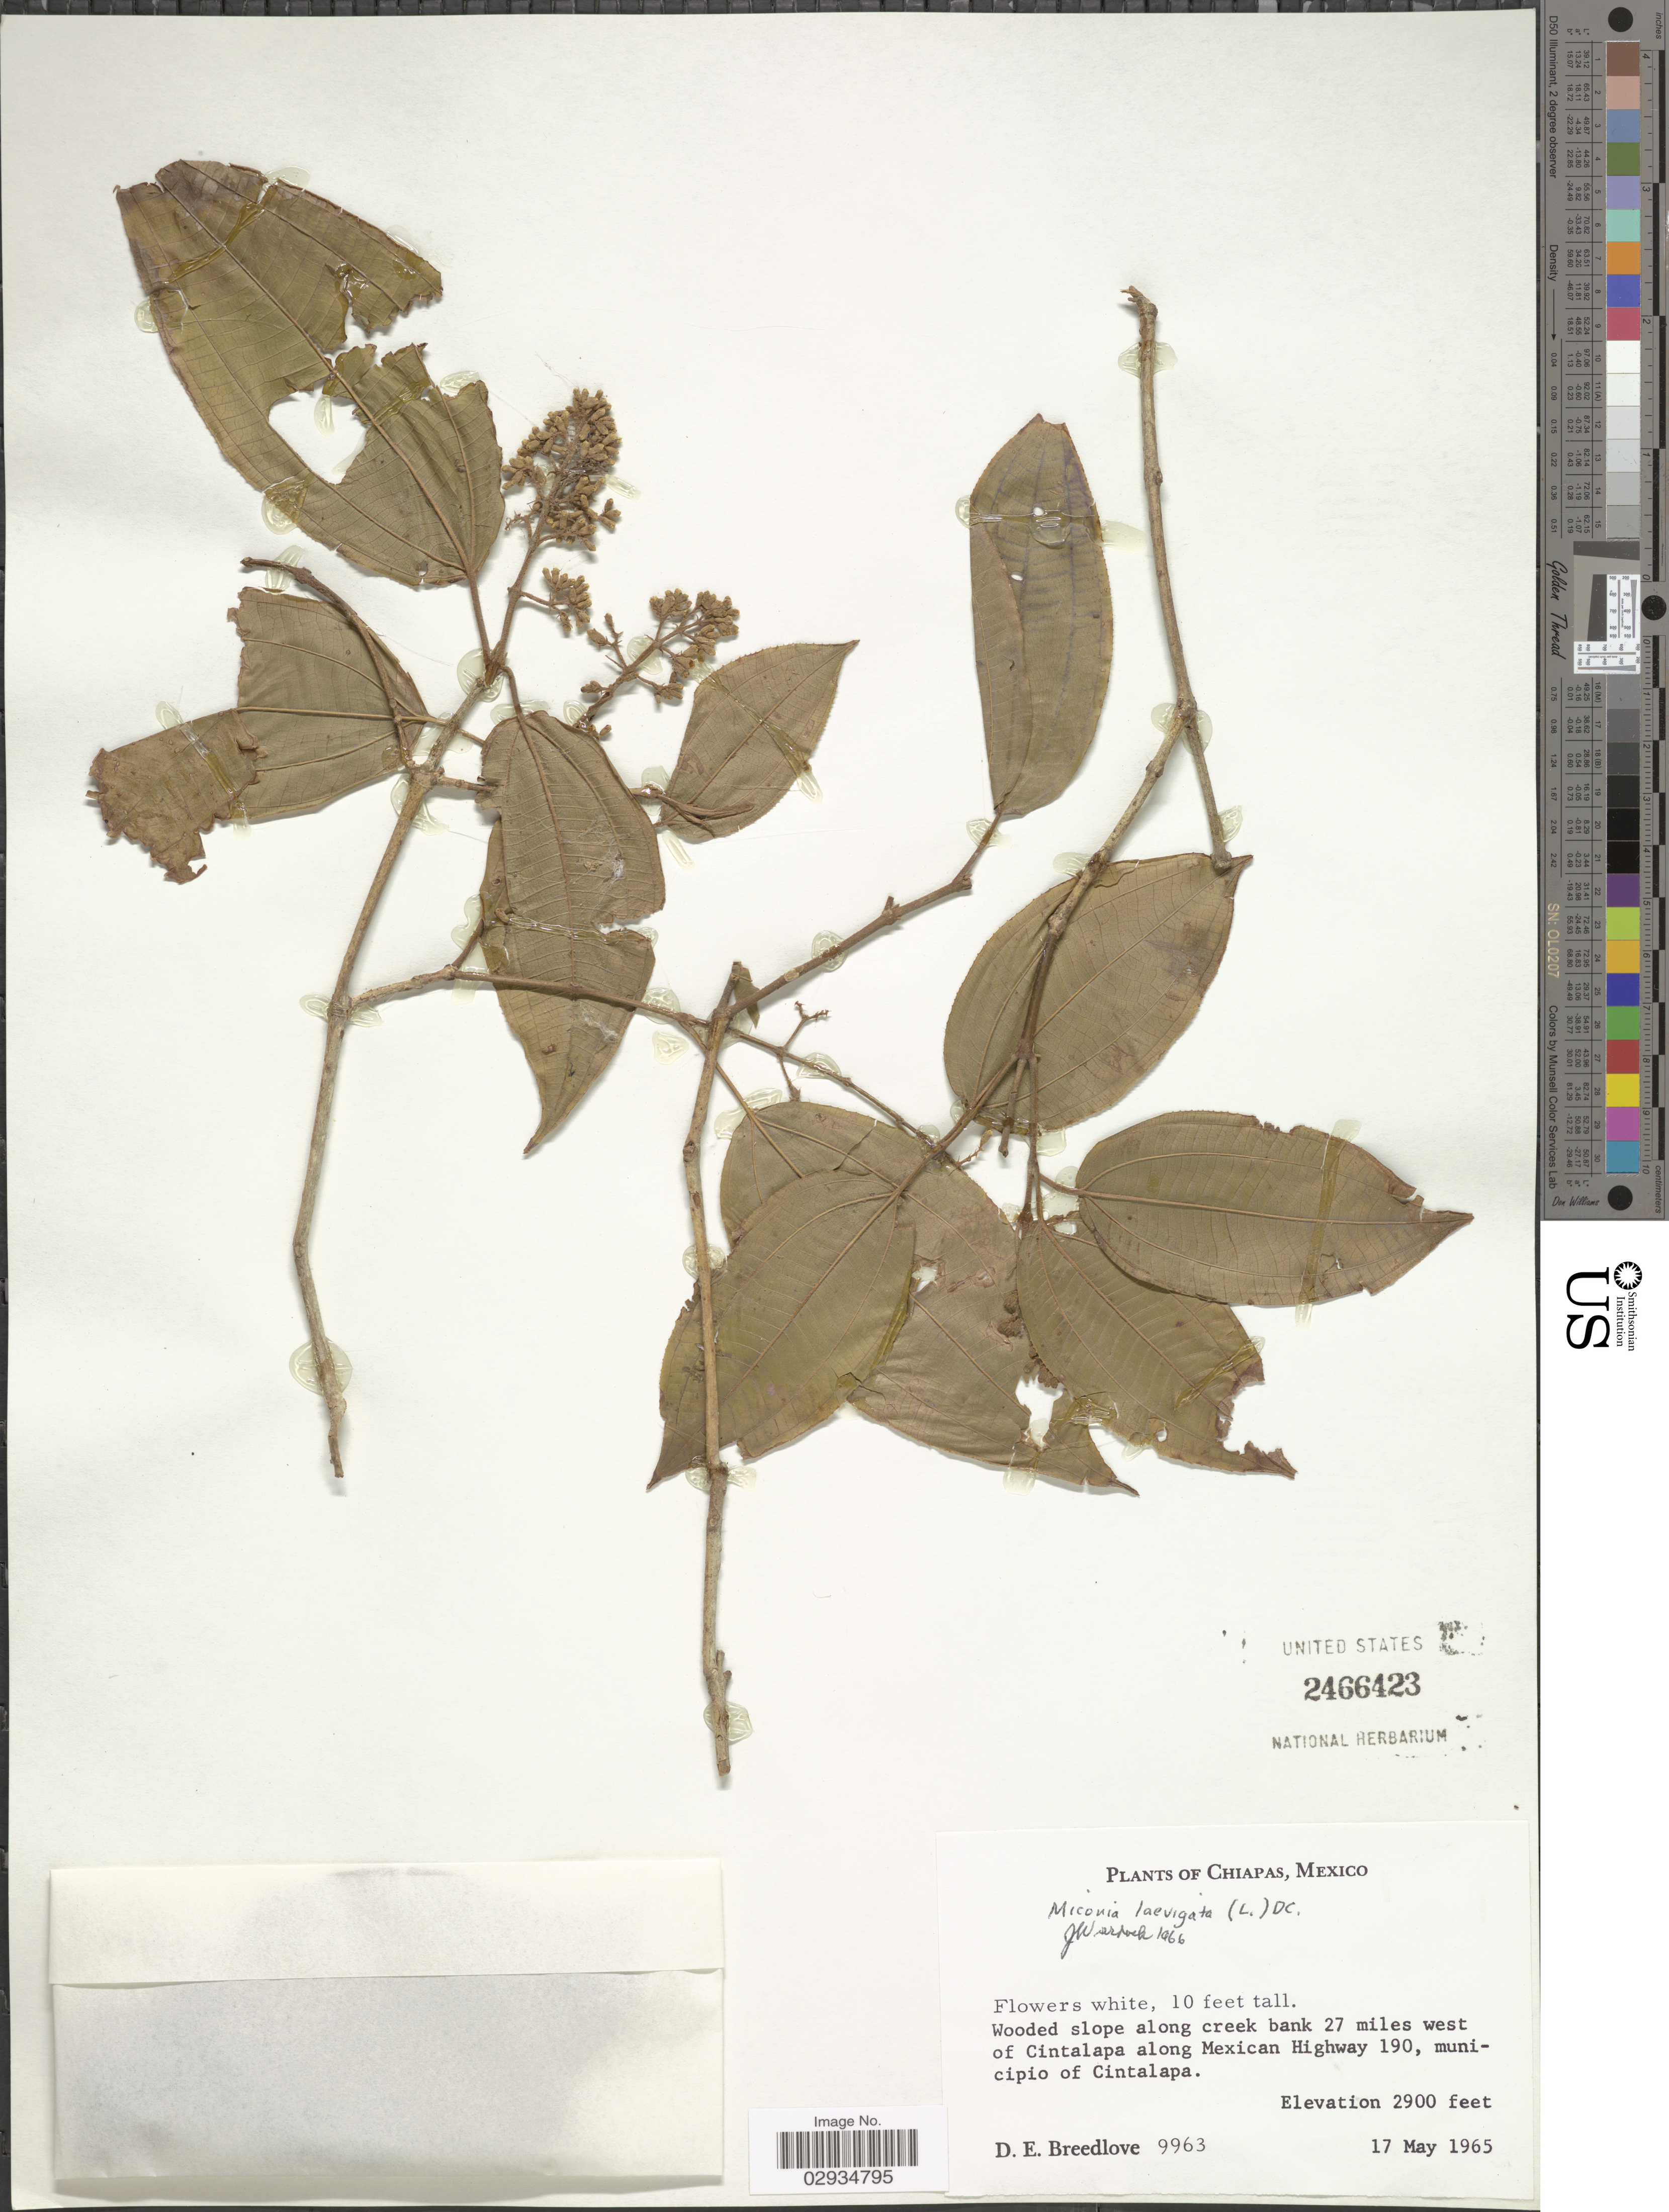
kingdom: Plantae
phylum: Tracheophyta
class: Magnoliopsida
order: Myrtales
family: Melastomataceae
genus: Miconia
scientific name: Miconia laevigata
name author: (L.) D. Don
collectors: D. E. Breedlove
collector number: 9963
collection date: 1965-05-17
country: Mexico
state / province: Chiapas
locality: Wooded slope along creek bank 27 miles west of Cintalapa along Mexican Highway 190, municipio of Cintalapa.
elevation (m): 884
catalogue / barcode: US 2466423